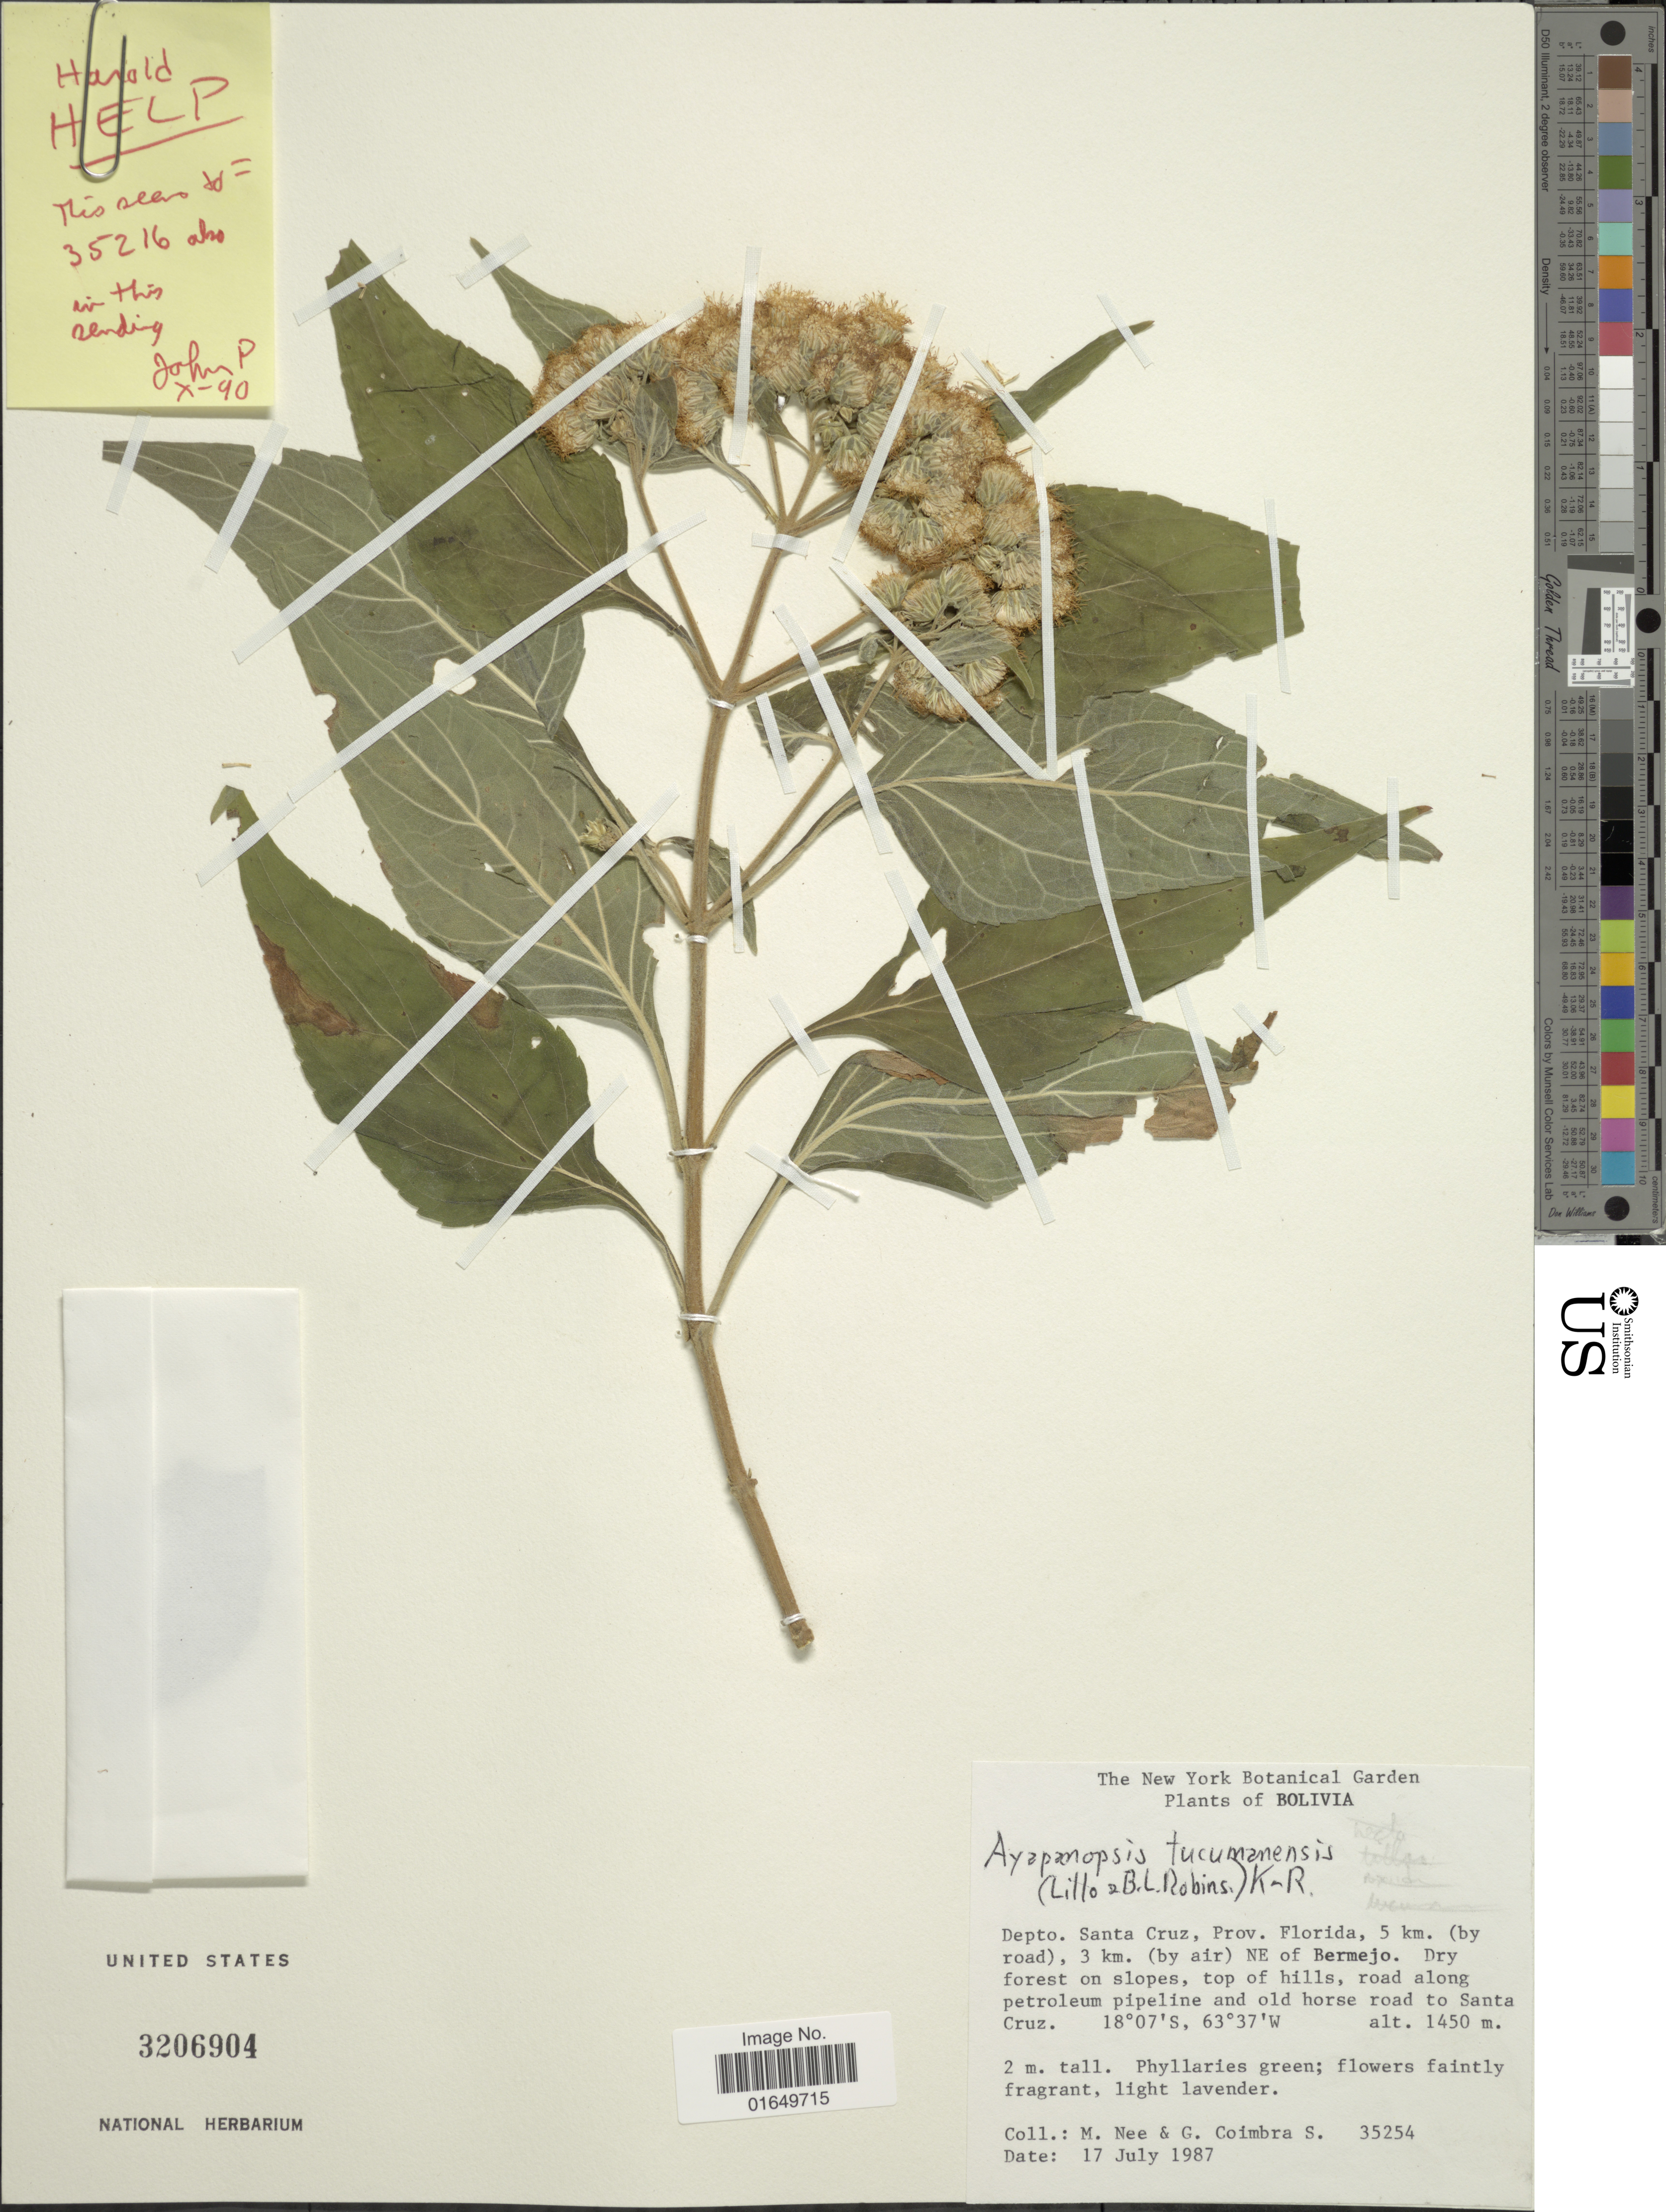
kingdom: Plantae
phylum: Tracheophyta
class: Magnoliopsida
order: Asterales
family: Asteraceae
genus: Ayapanopsis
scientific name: Ayapanopsis tucumanensis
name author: (Lillo & B.L. Rob.) R.M. King & H. Rob.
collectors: M. Nee & G. Coimbra S.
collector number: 35254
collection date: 1987-07-17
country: Bolivia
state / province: Santa Cruz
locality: Prov. Florida, 5 km. (by road), 3 km. (by air) NE of Bermejo. road along petroleum pipeline and old horse road to Santa Cruz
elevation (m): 1450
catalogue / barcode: US 3206904